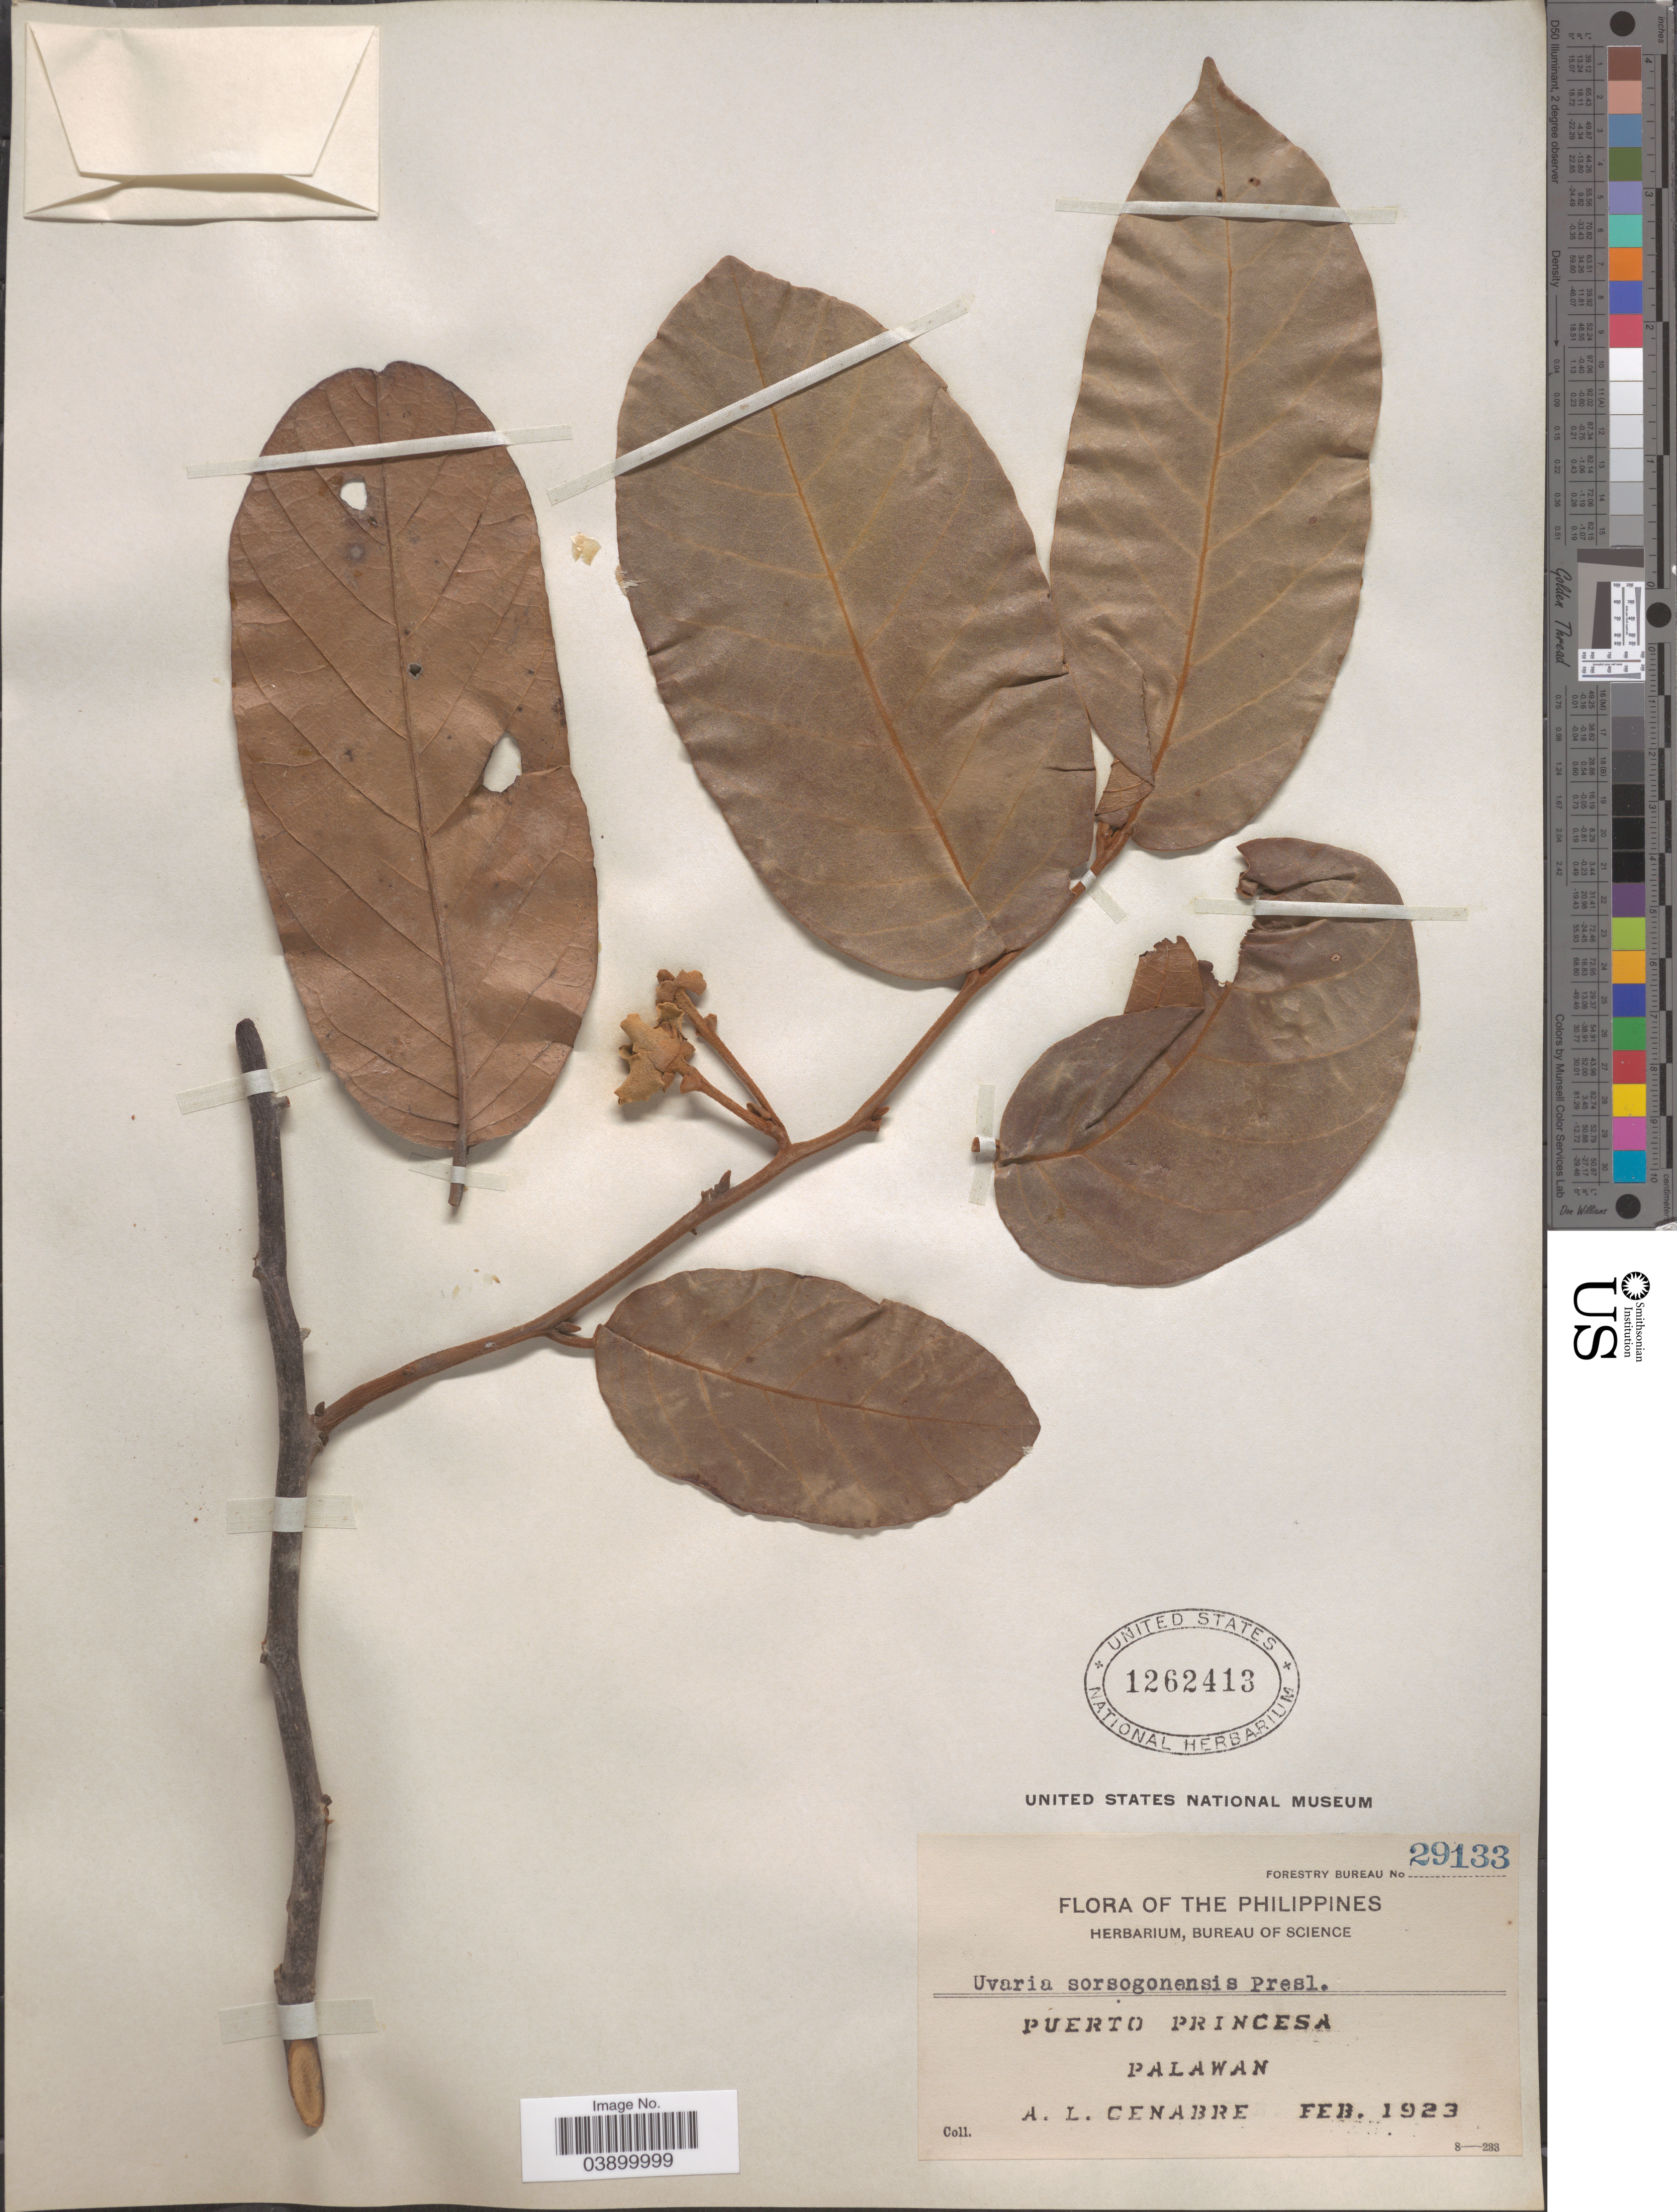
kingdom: Plantae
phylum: Tracheophyta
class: Magnoliopsida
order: Magnoliales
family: Annonaceae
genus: Uvaria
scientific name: Uvaria sorzogonensis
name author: C. Presl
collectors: A. Cenabre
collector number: Forestry Bureau 29133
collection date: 1923-02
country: Philippines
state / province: Mimaropa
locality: Puerto Princesa. Palawan.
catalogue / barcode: US 1262413